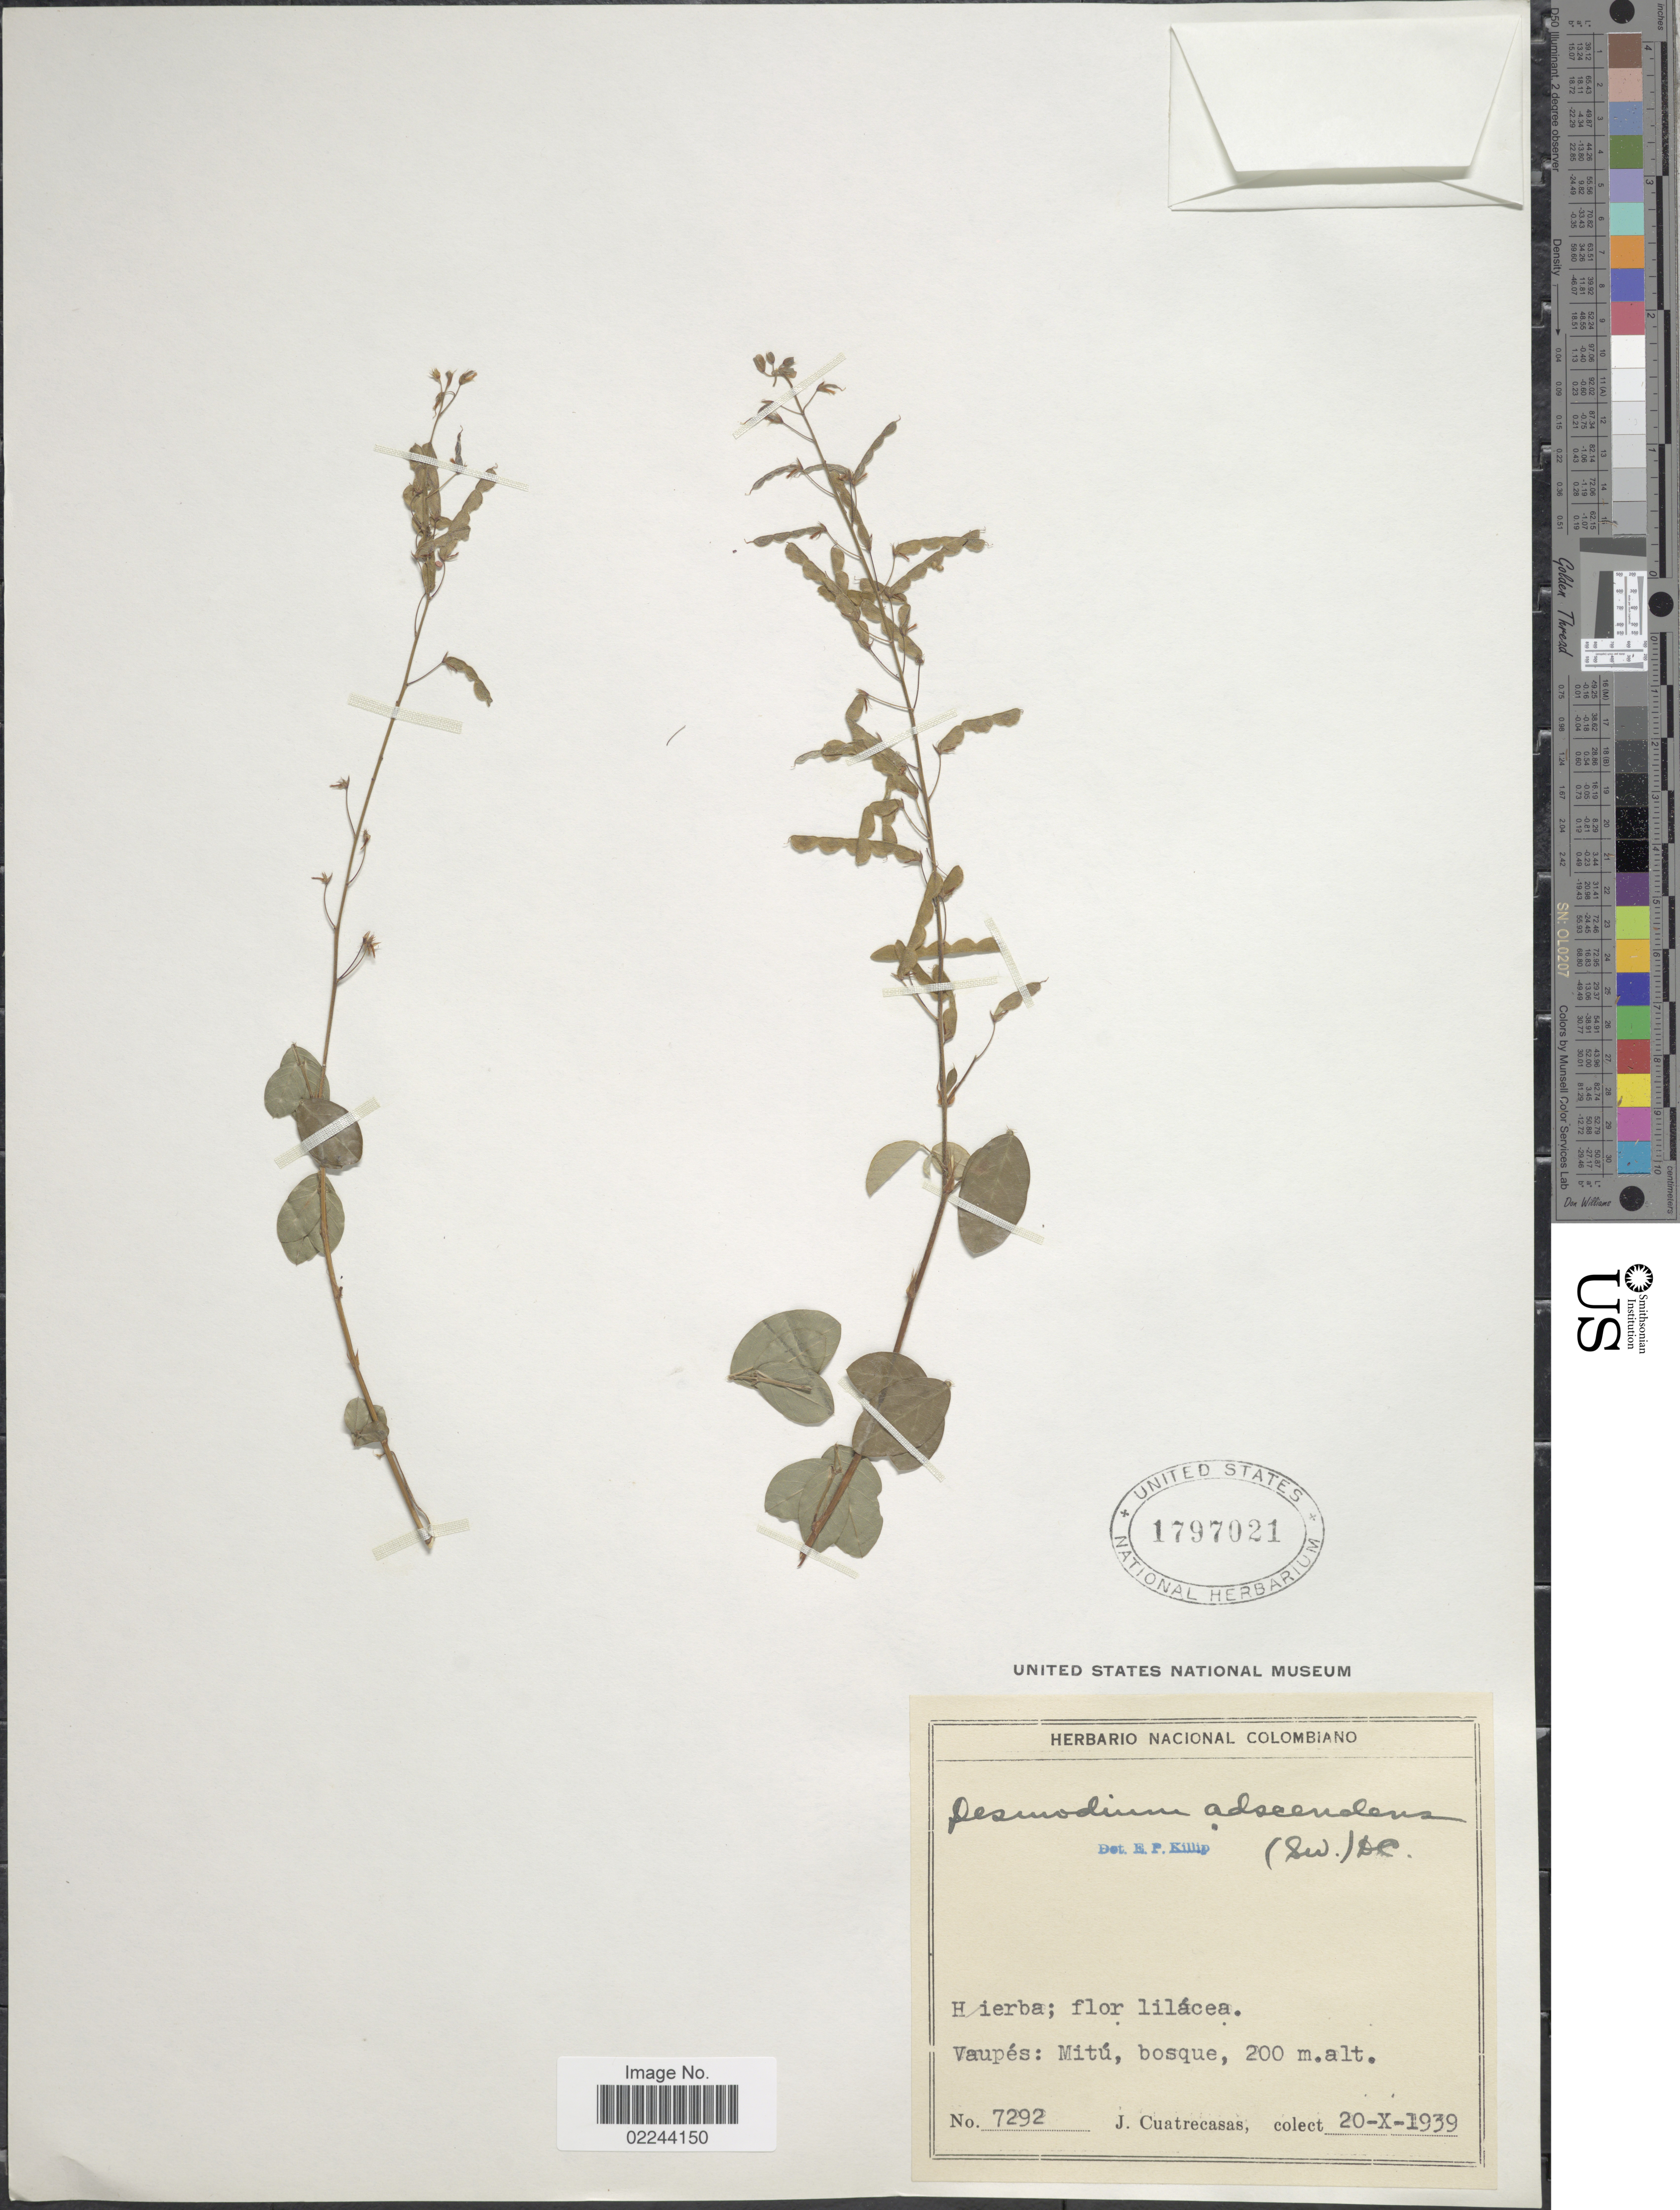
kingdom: Plantae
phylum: Tracheophyta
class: Magnoliopsida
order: Fabales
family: Fabaceae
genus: Grona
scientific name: Grona adscendens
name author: (Sw.) H. Ohashi & K. Ohashi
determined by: Strong, Mark T., (BOT), Smithsonian Institution - National Museum of Natural History (UNITED STATES)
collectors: J. Cuatrecasas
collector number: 7292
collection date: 1939-10-20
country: Colombia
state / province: Vaupés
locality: Mitu, bsoque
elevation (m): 200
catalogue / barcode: US 1797021